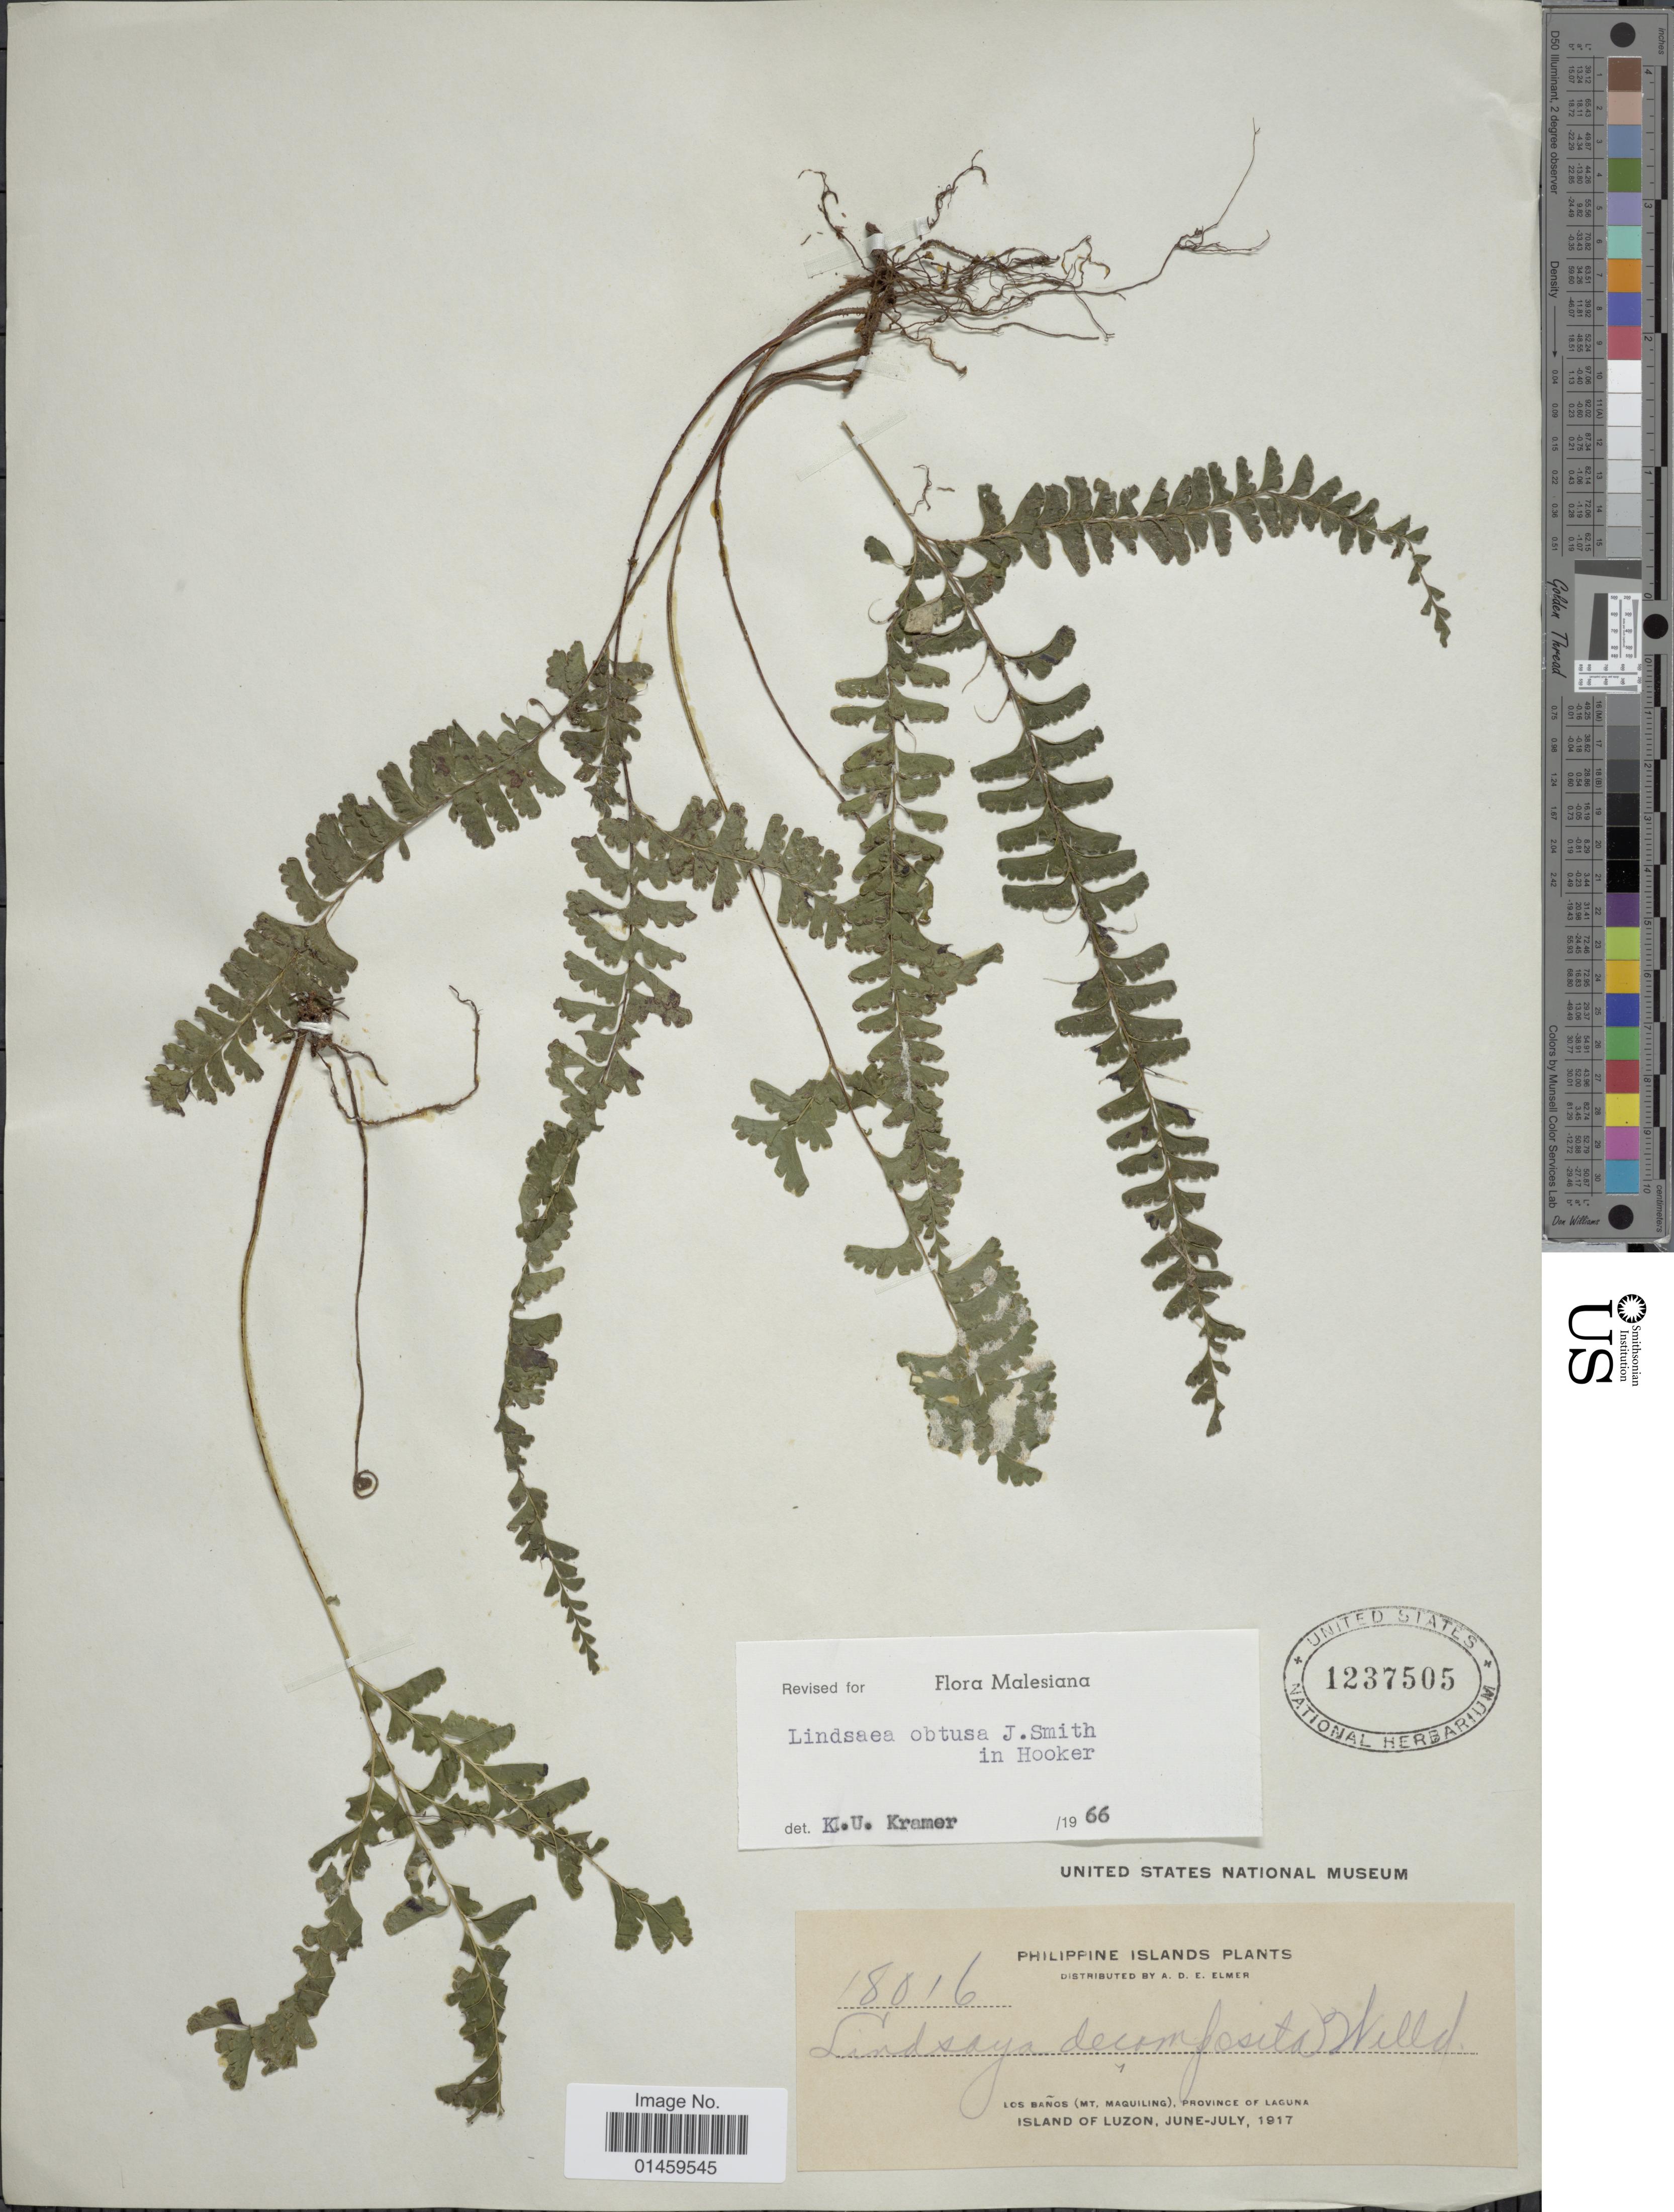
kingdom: Plantae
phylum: Tracheophyta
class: Polypodiopsida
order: Polypodiales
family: Lindsaeaceae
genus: Lindsaea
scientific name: Lindsaea obtusa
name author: J. Sm. ex Hook.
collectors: A. D. E. Elmer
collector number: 18016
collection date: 1917-06/1917-07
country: Philippines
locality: Los Banos (Mt. Maquiling), Province of Laguna. Island of Luzon.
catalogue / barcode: US 1237505